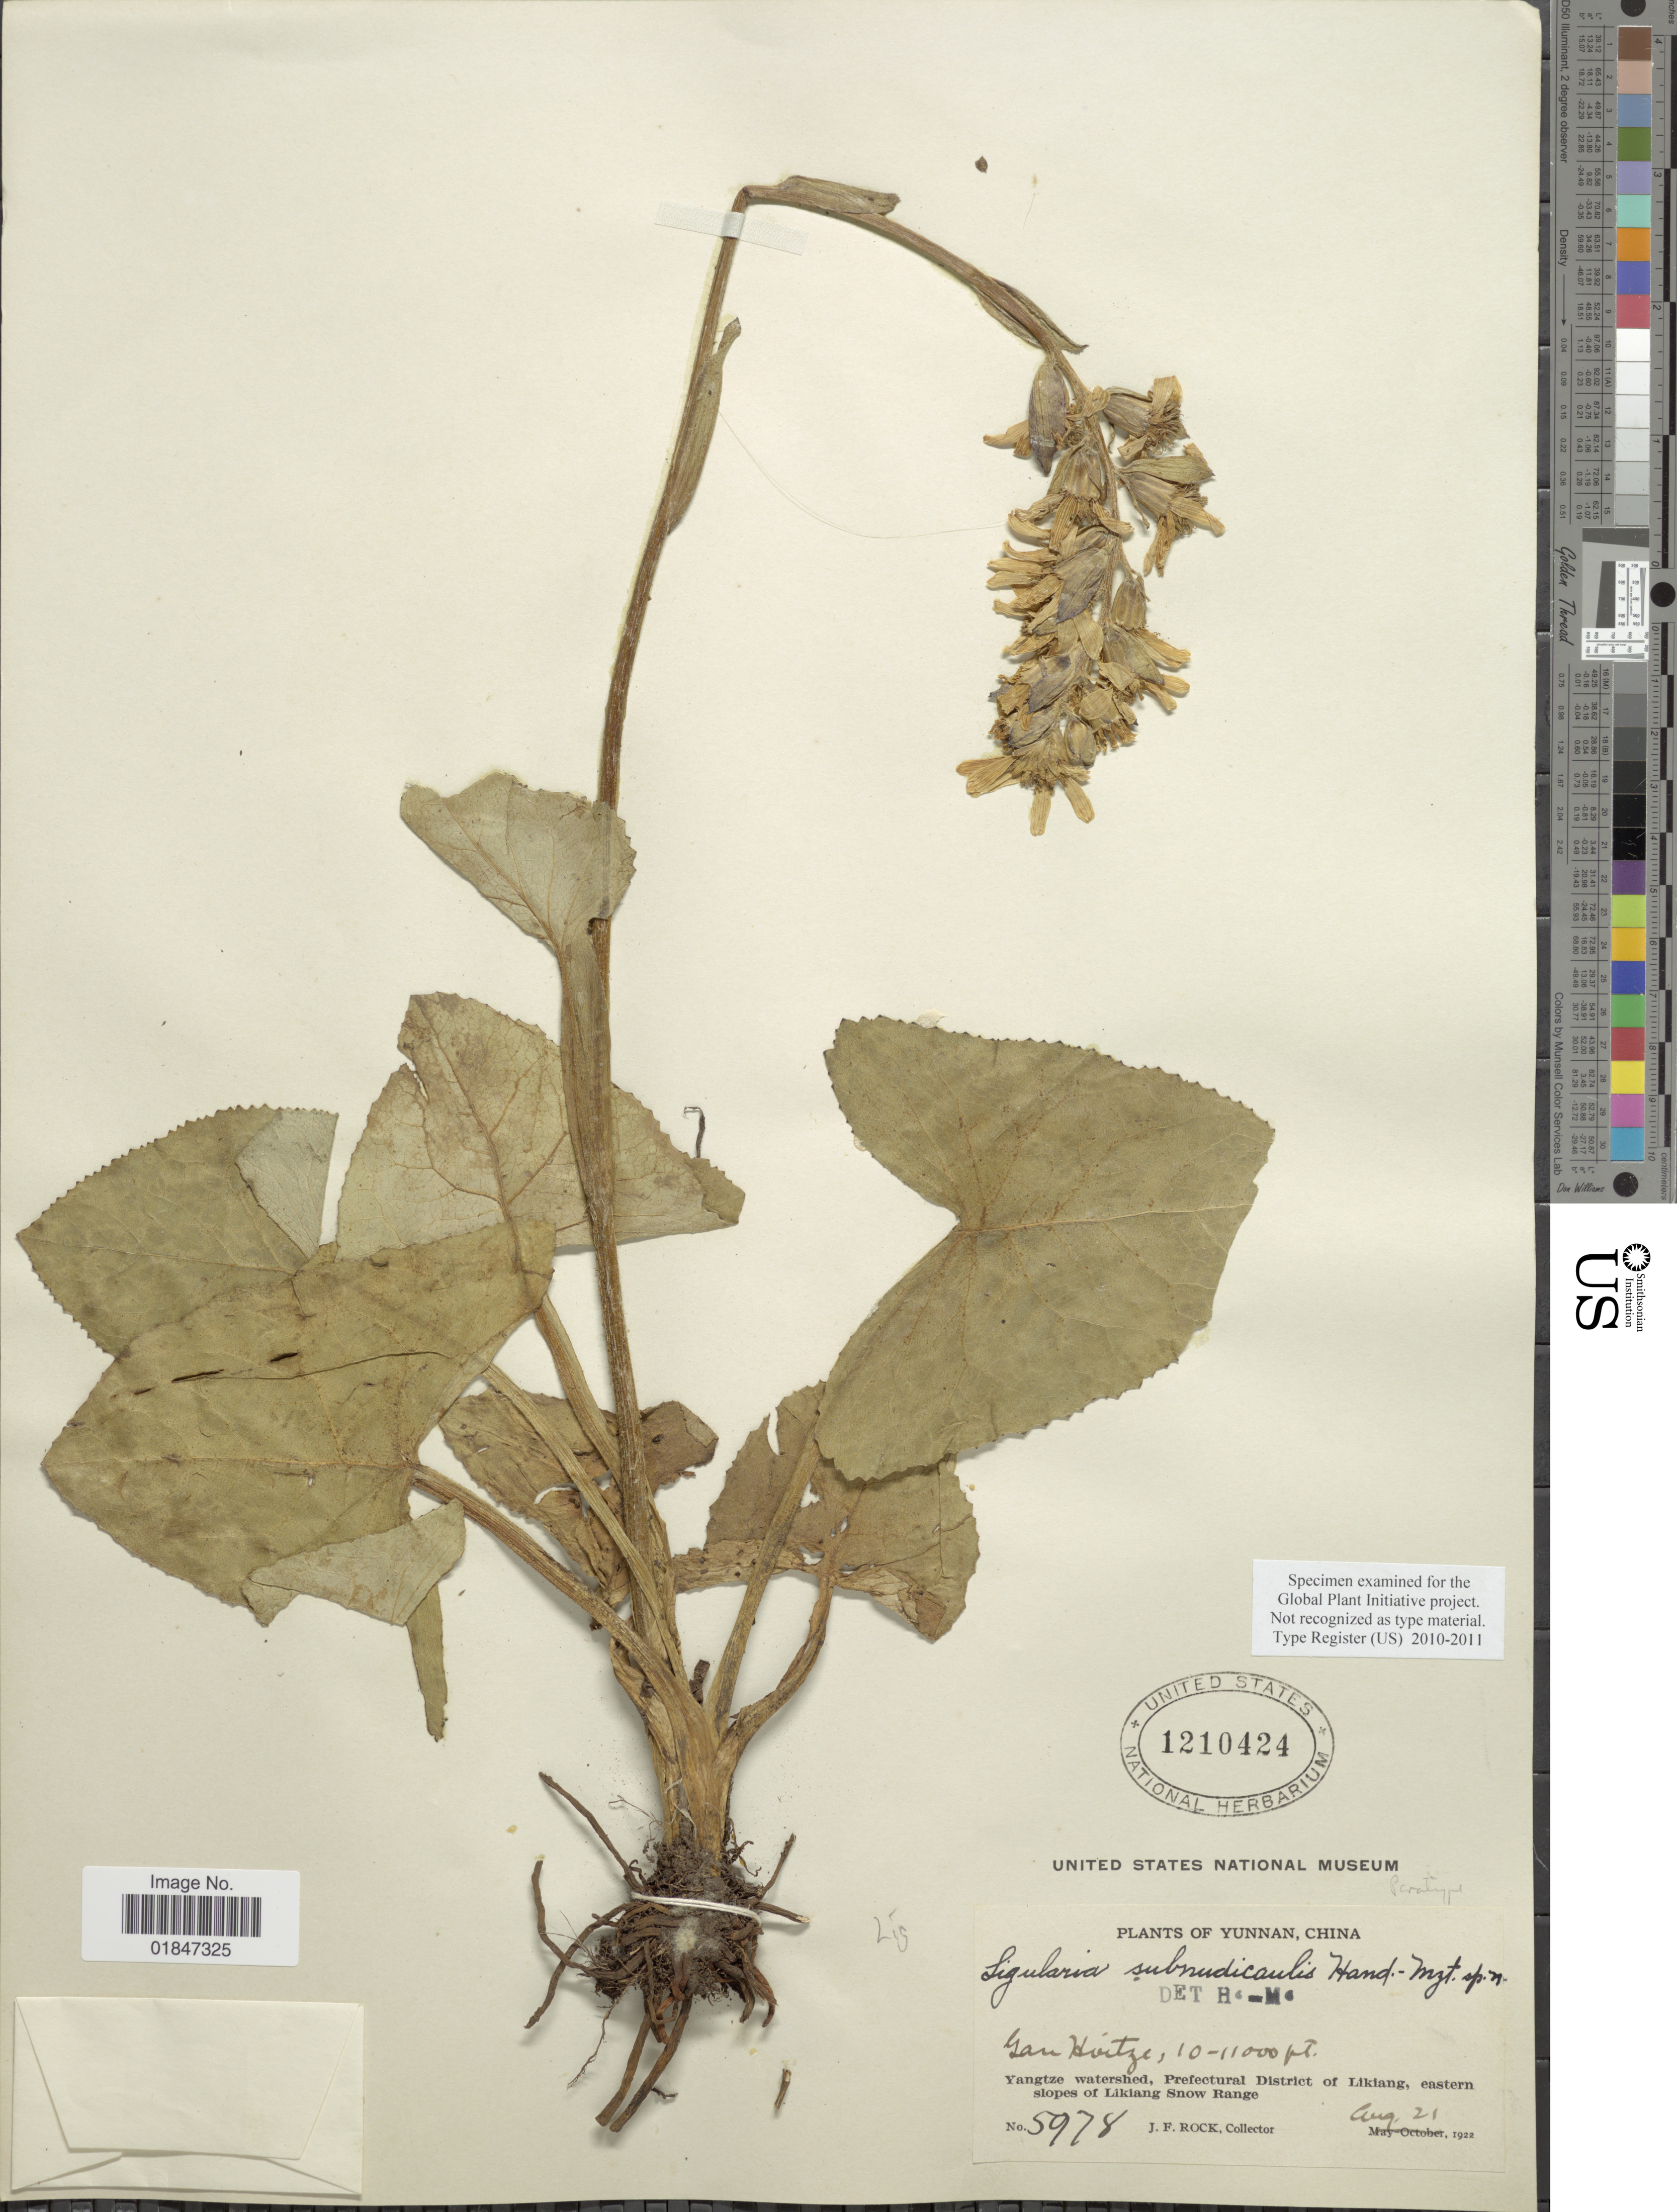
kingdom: Plantae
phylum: Tracheophyta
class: Magnoliopsida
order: Asterales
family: Asteraceae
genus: Ligularia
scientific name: Ligularia kanaitzensis var. subnudicaulis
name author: (Hand.-Mazz.) S.W. liu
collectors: J. Rock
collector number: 5978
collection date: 1922-08-21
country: China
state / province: Yunnan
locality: Gan Hoitze, Yangtze watershed, Prefectural Distrcit of Likiang, eastern slopes of Likiang Snow Range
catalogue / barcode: US 1210424